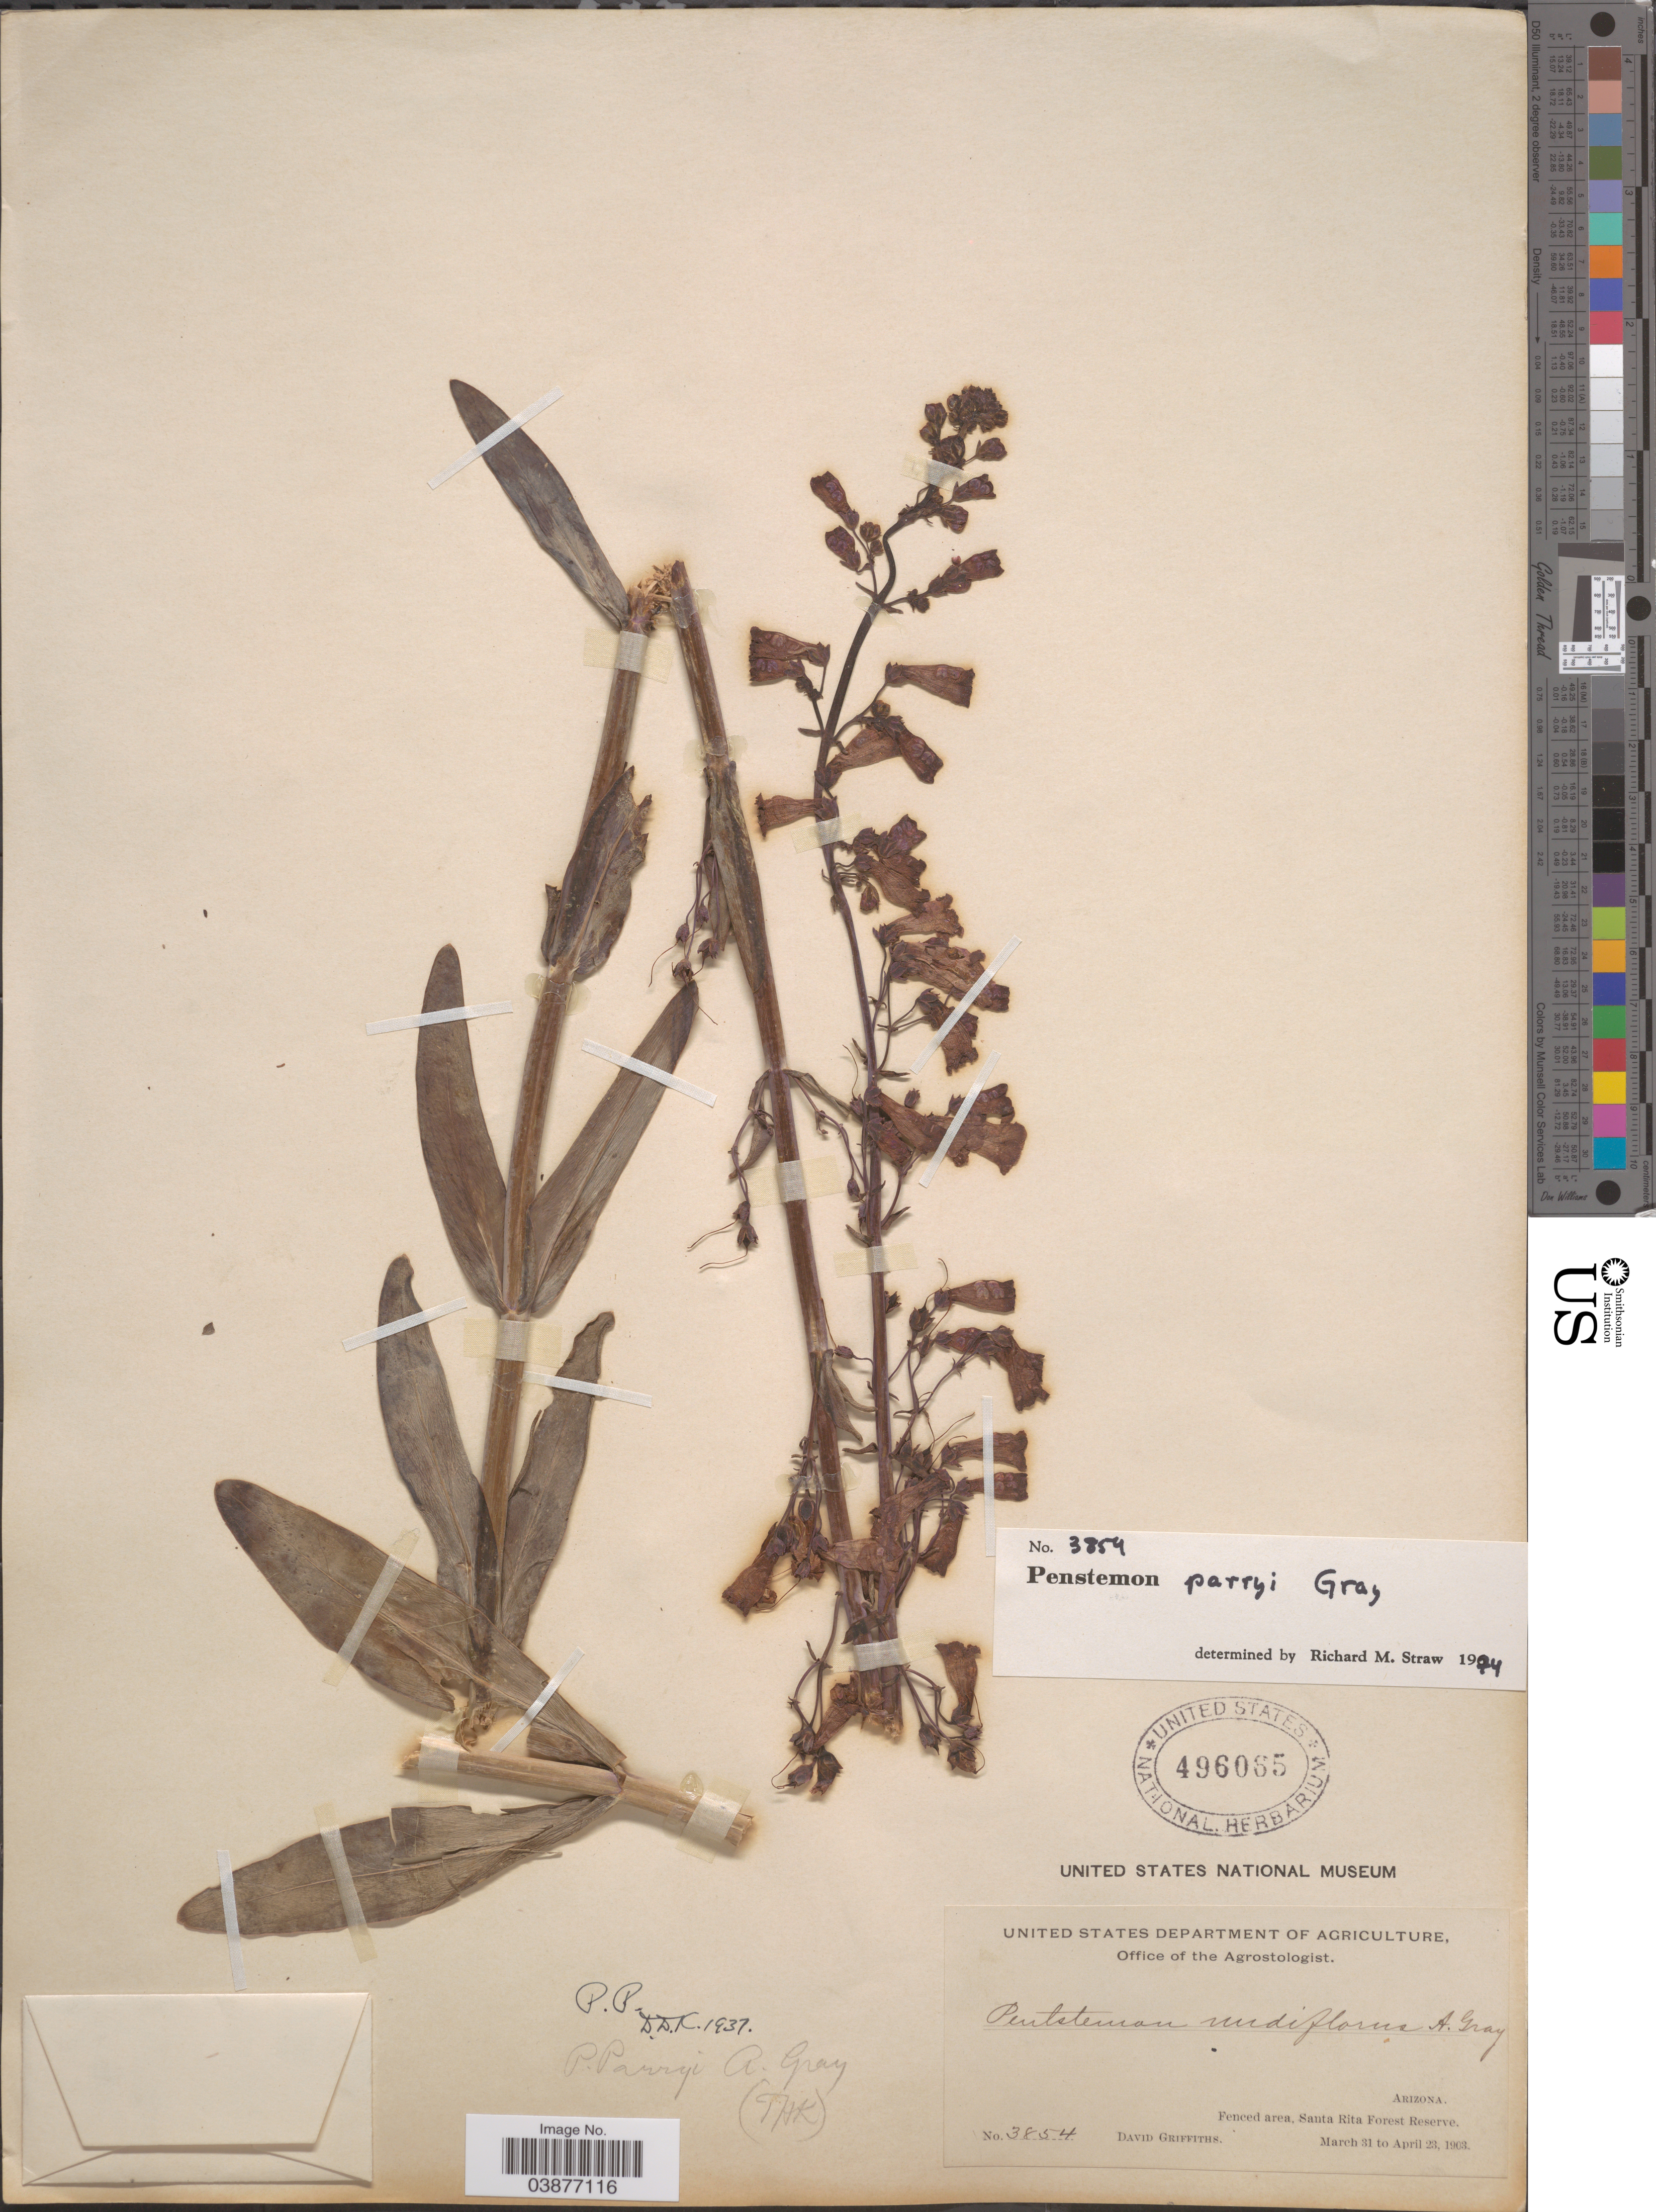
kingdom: Plantae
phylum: Tracheophyta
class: Magnoliopsida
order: Lamiales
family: Plantaginaceae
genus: Penstemon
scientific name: Penstemon parryi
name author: A. Gray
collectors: D. Griffiths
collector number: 3854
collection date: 1903-03-31/1903-04-23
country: United States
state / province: Arizona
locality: Fenced area, Santa Rita Forest Reserve.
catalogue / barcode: US 496065